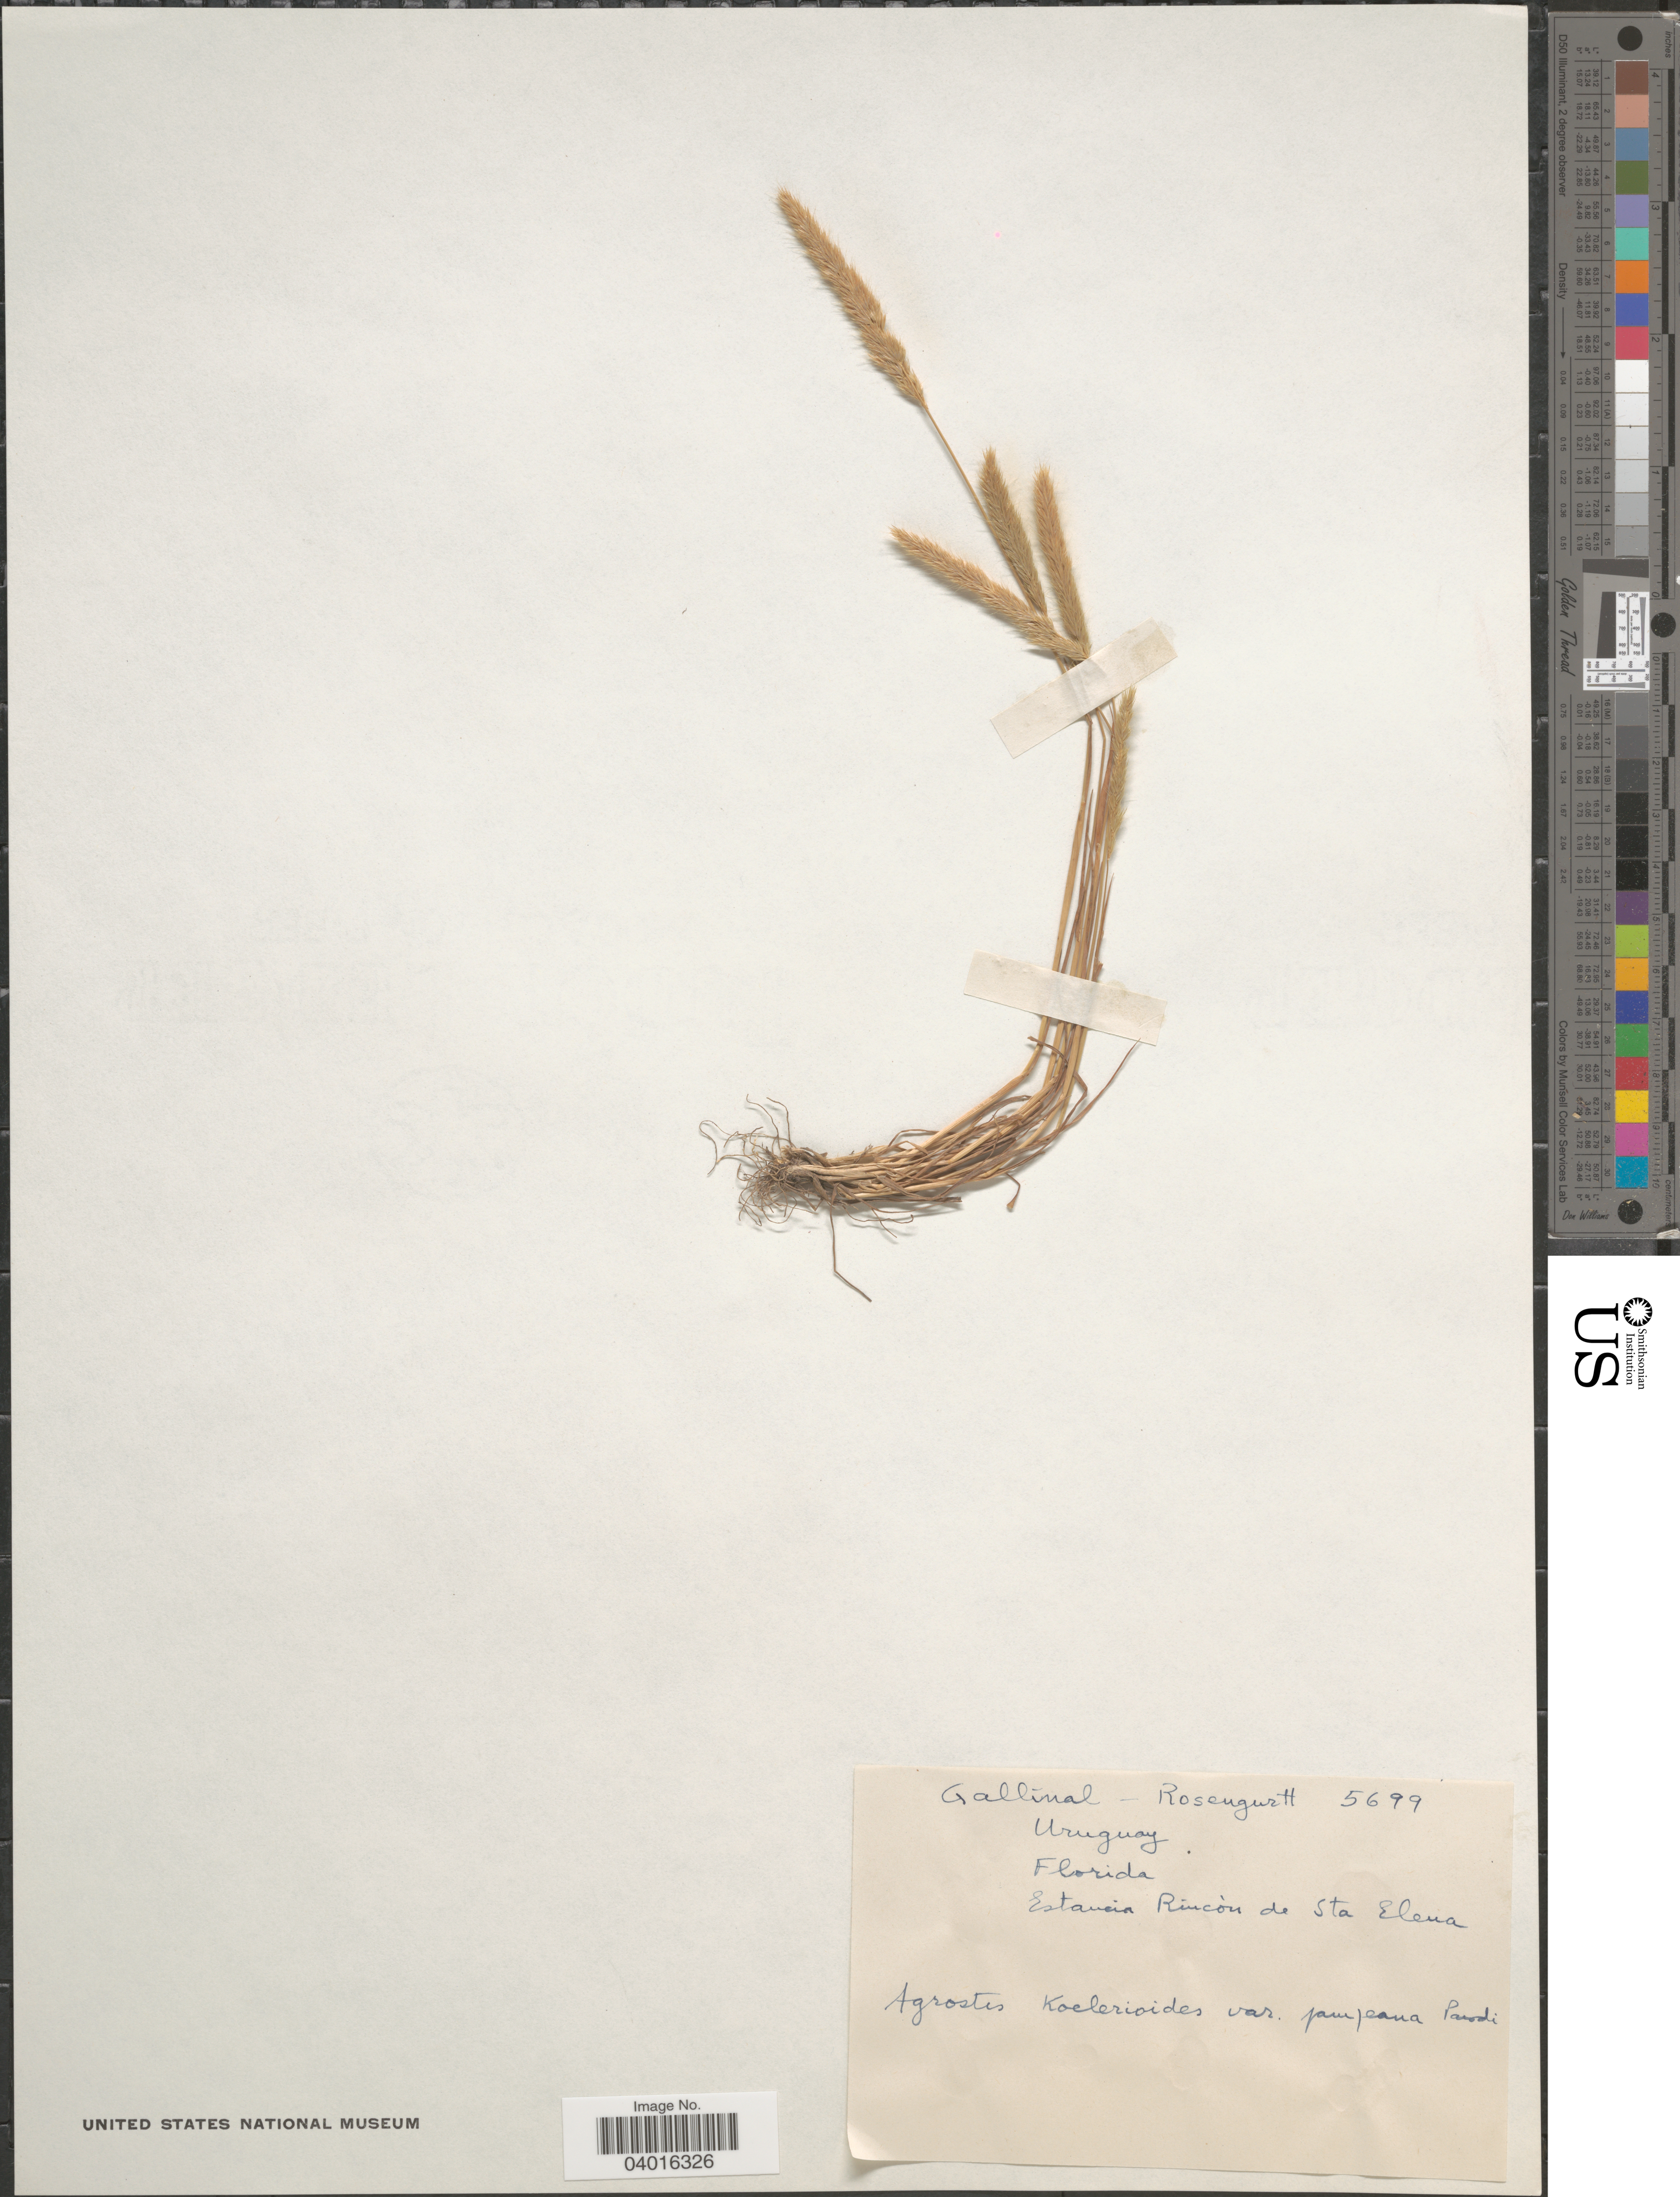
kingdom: Plantae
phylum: Tracheophyta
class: Liliopsida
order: Poales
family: Poaceae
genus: Bromidium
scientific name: Bromidium tandilense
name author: (Kuntze) Rúgolo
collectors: -. Gallinal & Rosengurtt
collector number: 5699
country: Uruguay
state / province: Flores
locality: Estancia Rincón de Sta Elena.